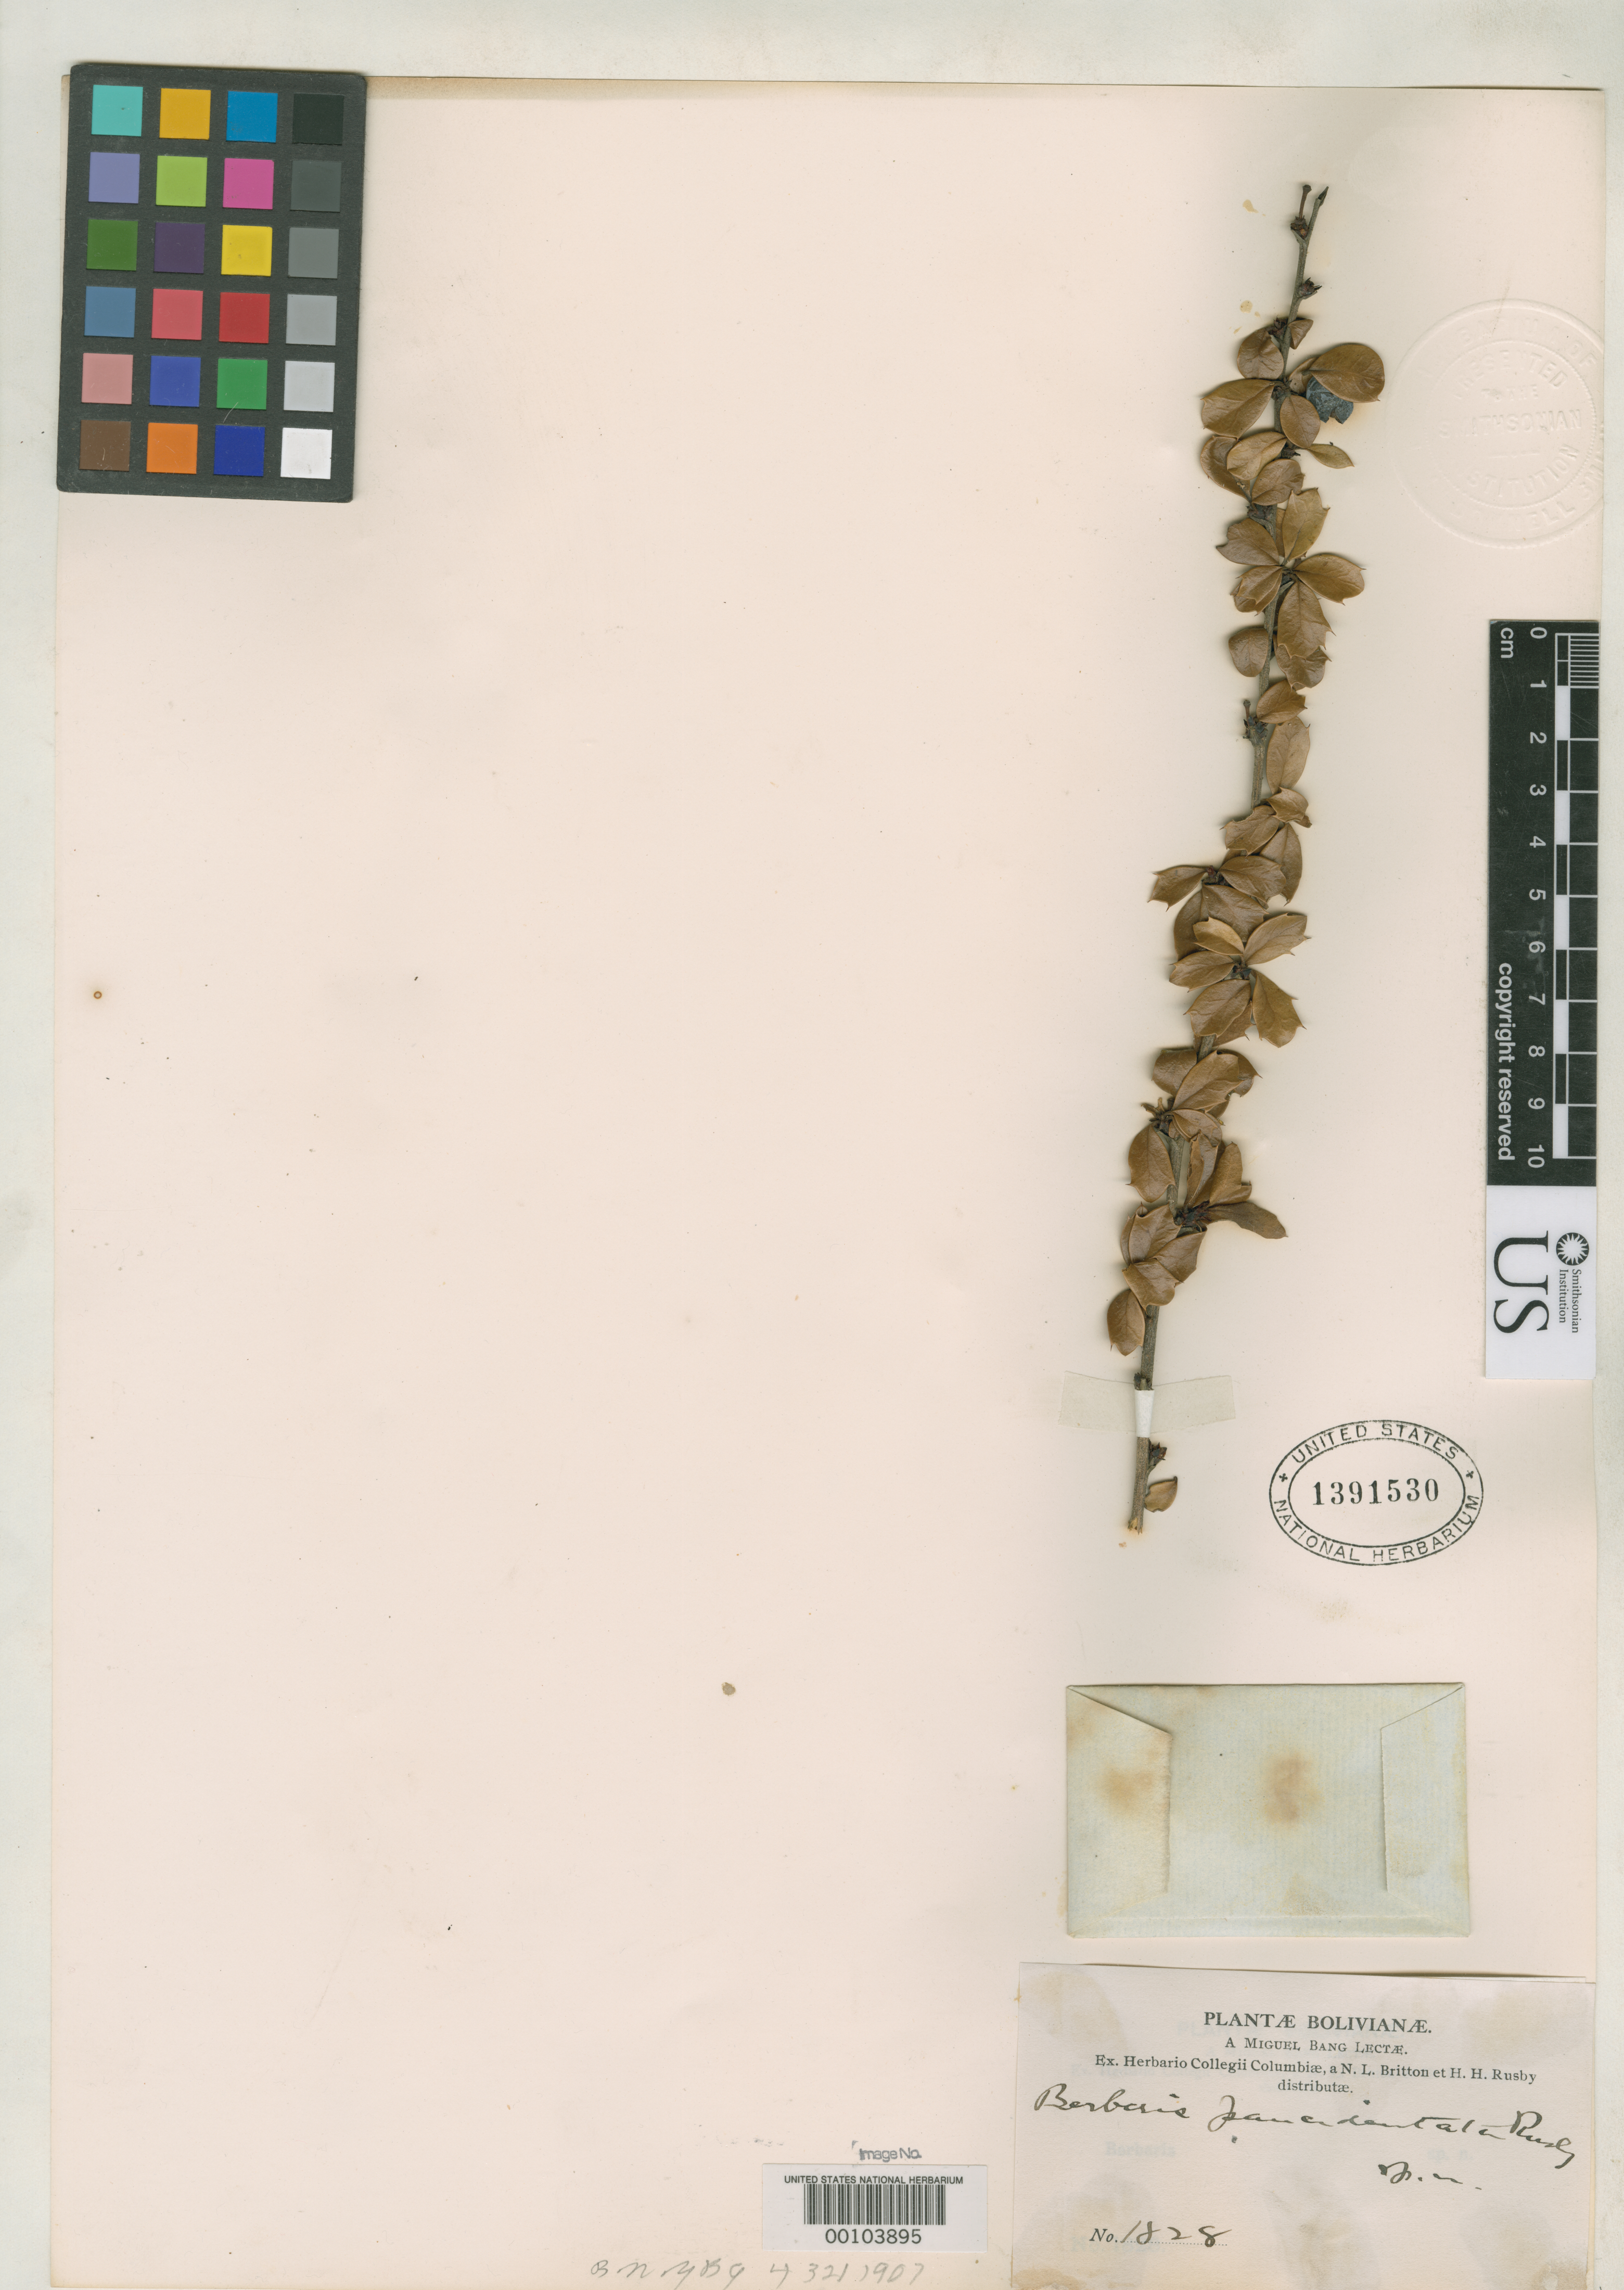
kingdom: Plantae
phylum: Tracheophyta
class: Magnoliopsida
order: Ranunculales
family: Berberidaceae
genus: Berberis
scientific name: Berberis paucidentata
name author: Rusby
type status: Isotype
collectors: M. Bang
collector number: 1828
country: Bolivia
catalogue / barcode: US 1391530